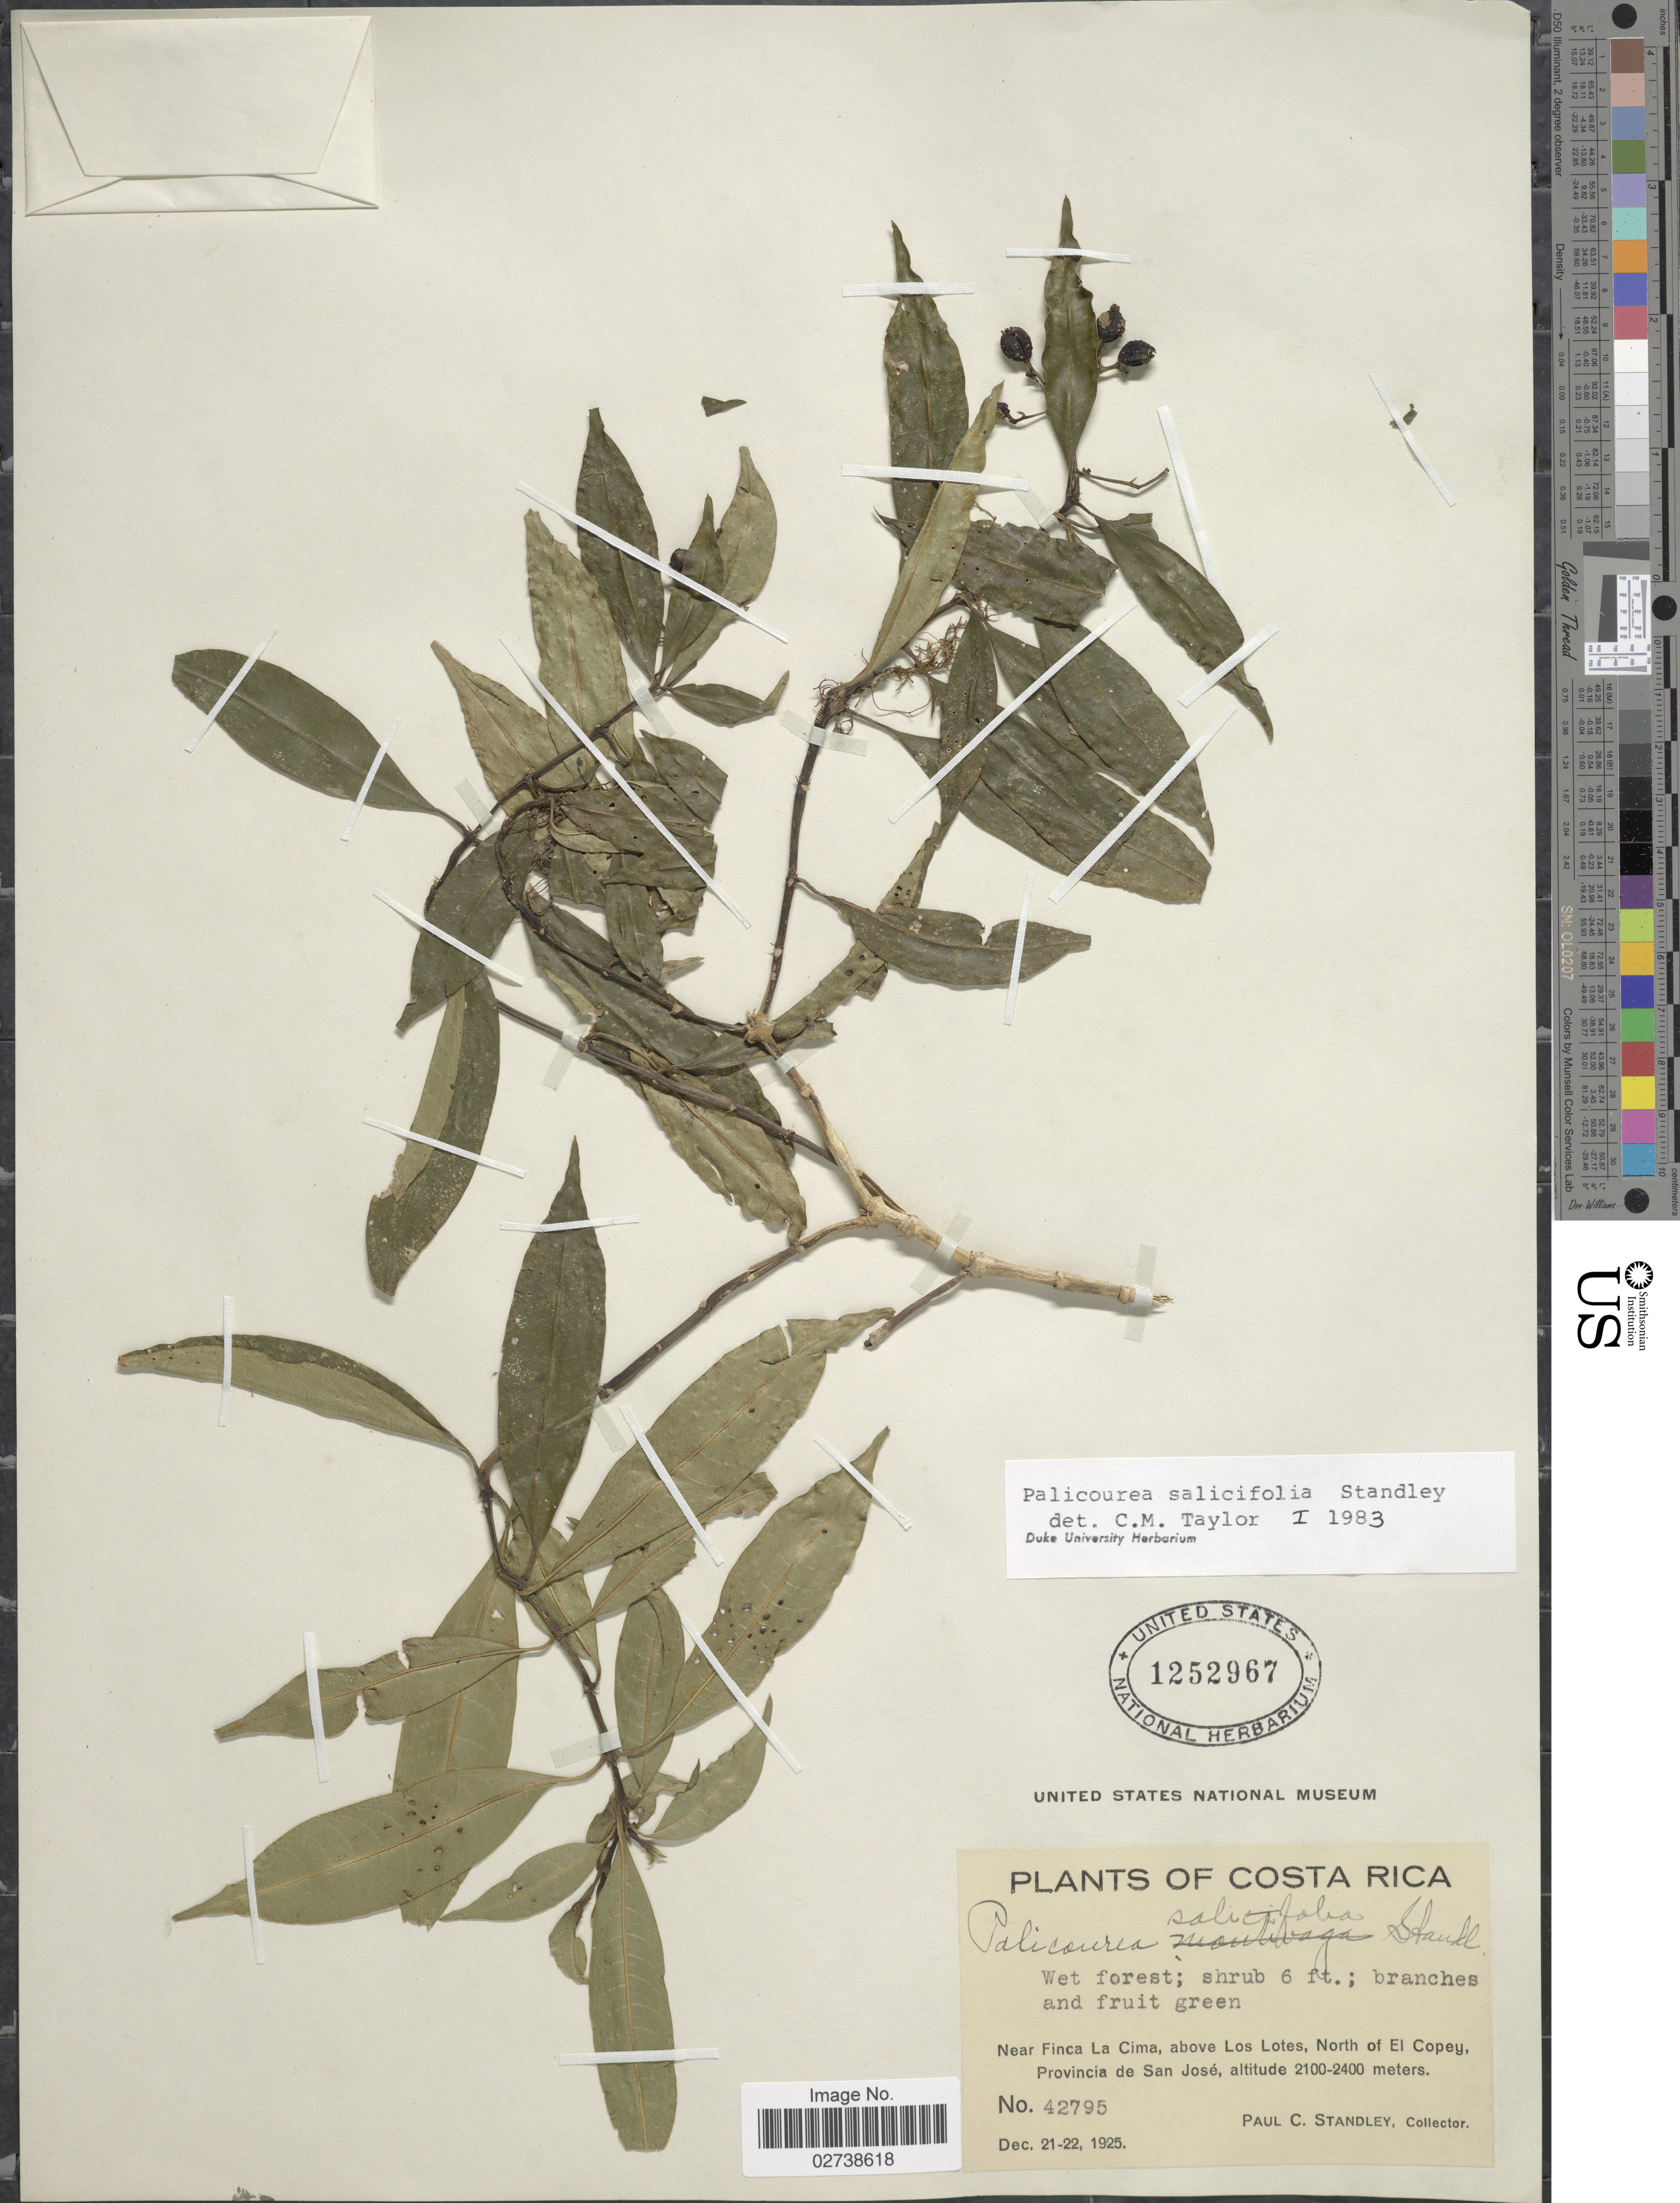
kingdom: Plantae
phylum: Tracheophyta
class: Magnoliopsida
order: Gentianales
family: Rubiaceae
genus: Palicourea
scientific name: Palicourea salicifolia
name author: Standl.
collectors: P. C. Standley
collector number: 42795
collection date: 1925-12-21/1925-12-22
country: Costa Rica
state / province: San José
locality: Wet forest; Near Finca La Cima, above Los Lotes, North of El Copey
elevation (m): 2100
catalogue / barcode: US 1252967